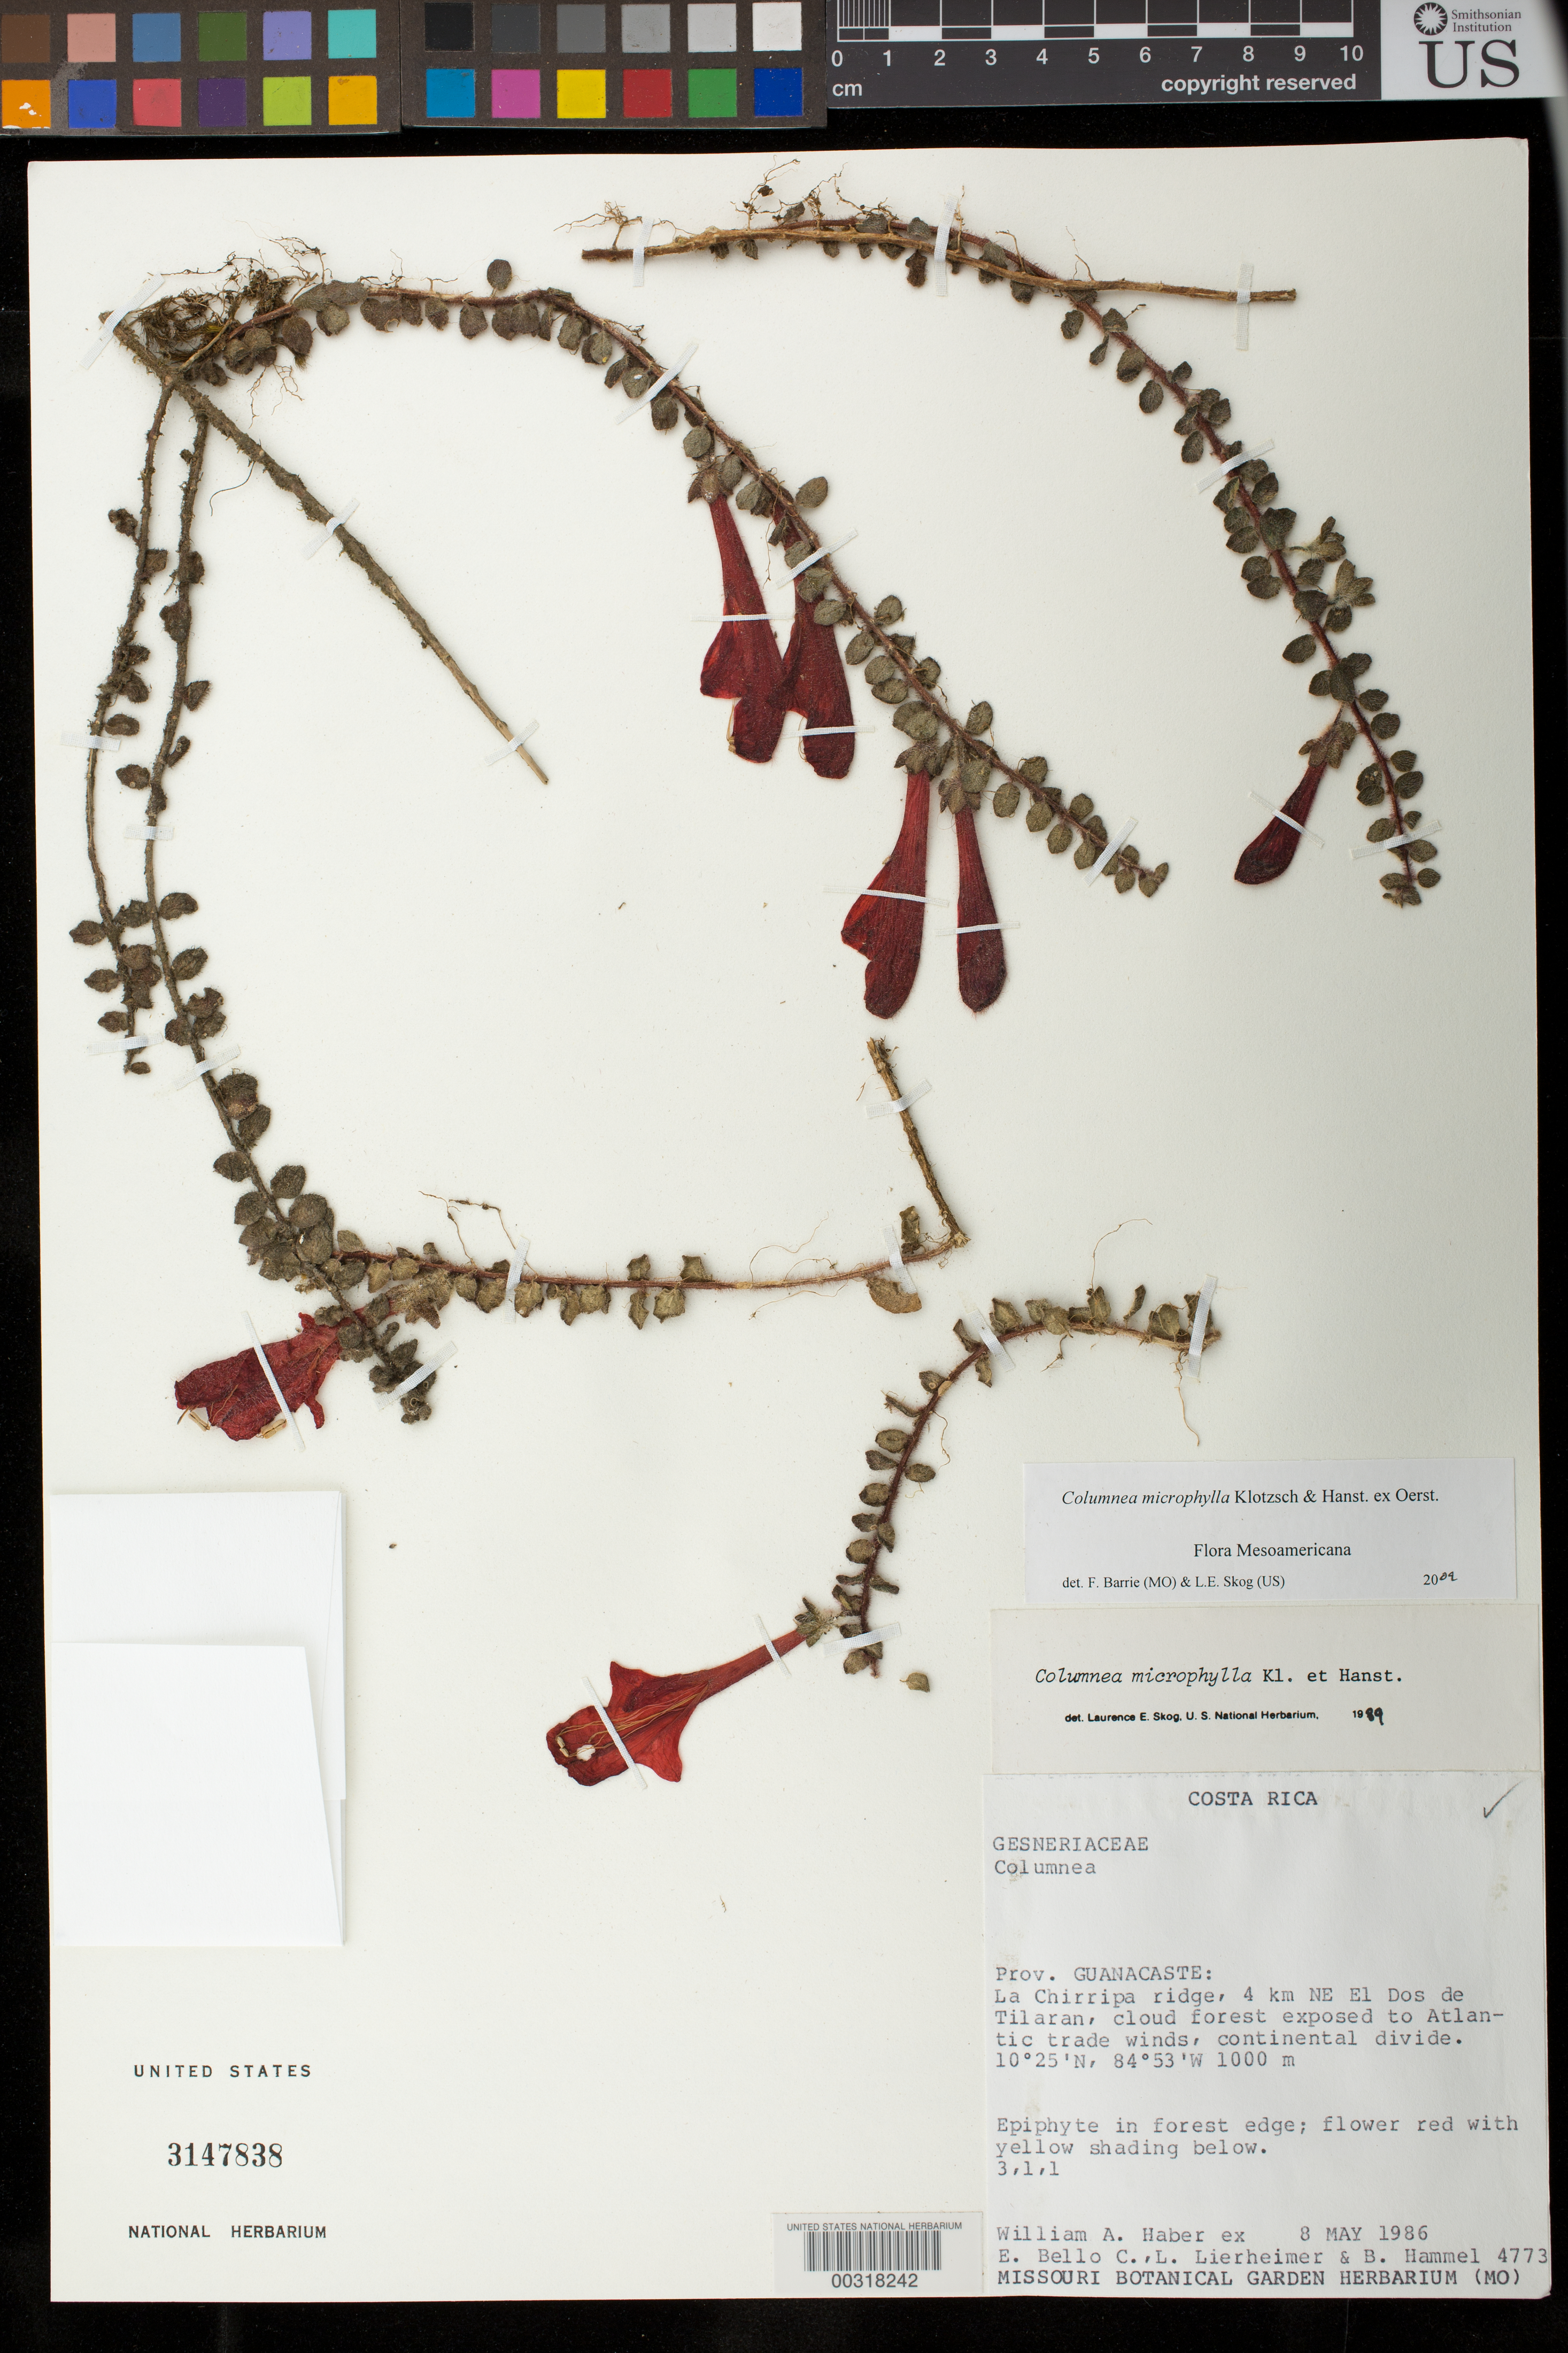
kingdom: Plantae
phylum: Tracheophyta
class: Magnoliopsida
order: Lamiales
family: Gesneriaceae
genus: Columnea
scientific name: Columnea microphylla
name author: Klotzsch & Hanst. ex Oerst.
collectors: W. A. Haber, E. Bello C., L. Lierheimer & B. Hammel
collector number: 4773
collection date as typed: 08 May 1986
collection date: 1986-05-08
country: Costa Rica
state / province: Guanacaste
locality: La Chirripa Ridge, 4 km NE el Dos de Tilaran, continental divide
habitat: Cloud forest exposed to Atlantic tradewinds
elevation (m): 1000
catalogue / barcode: US 3147838